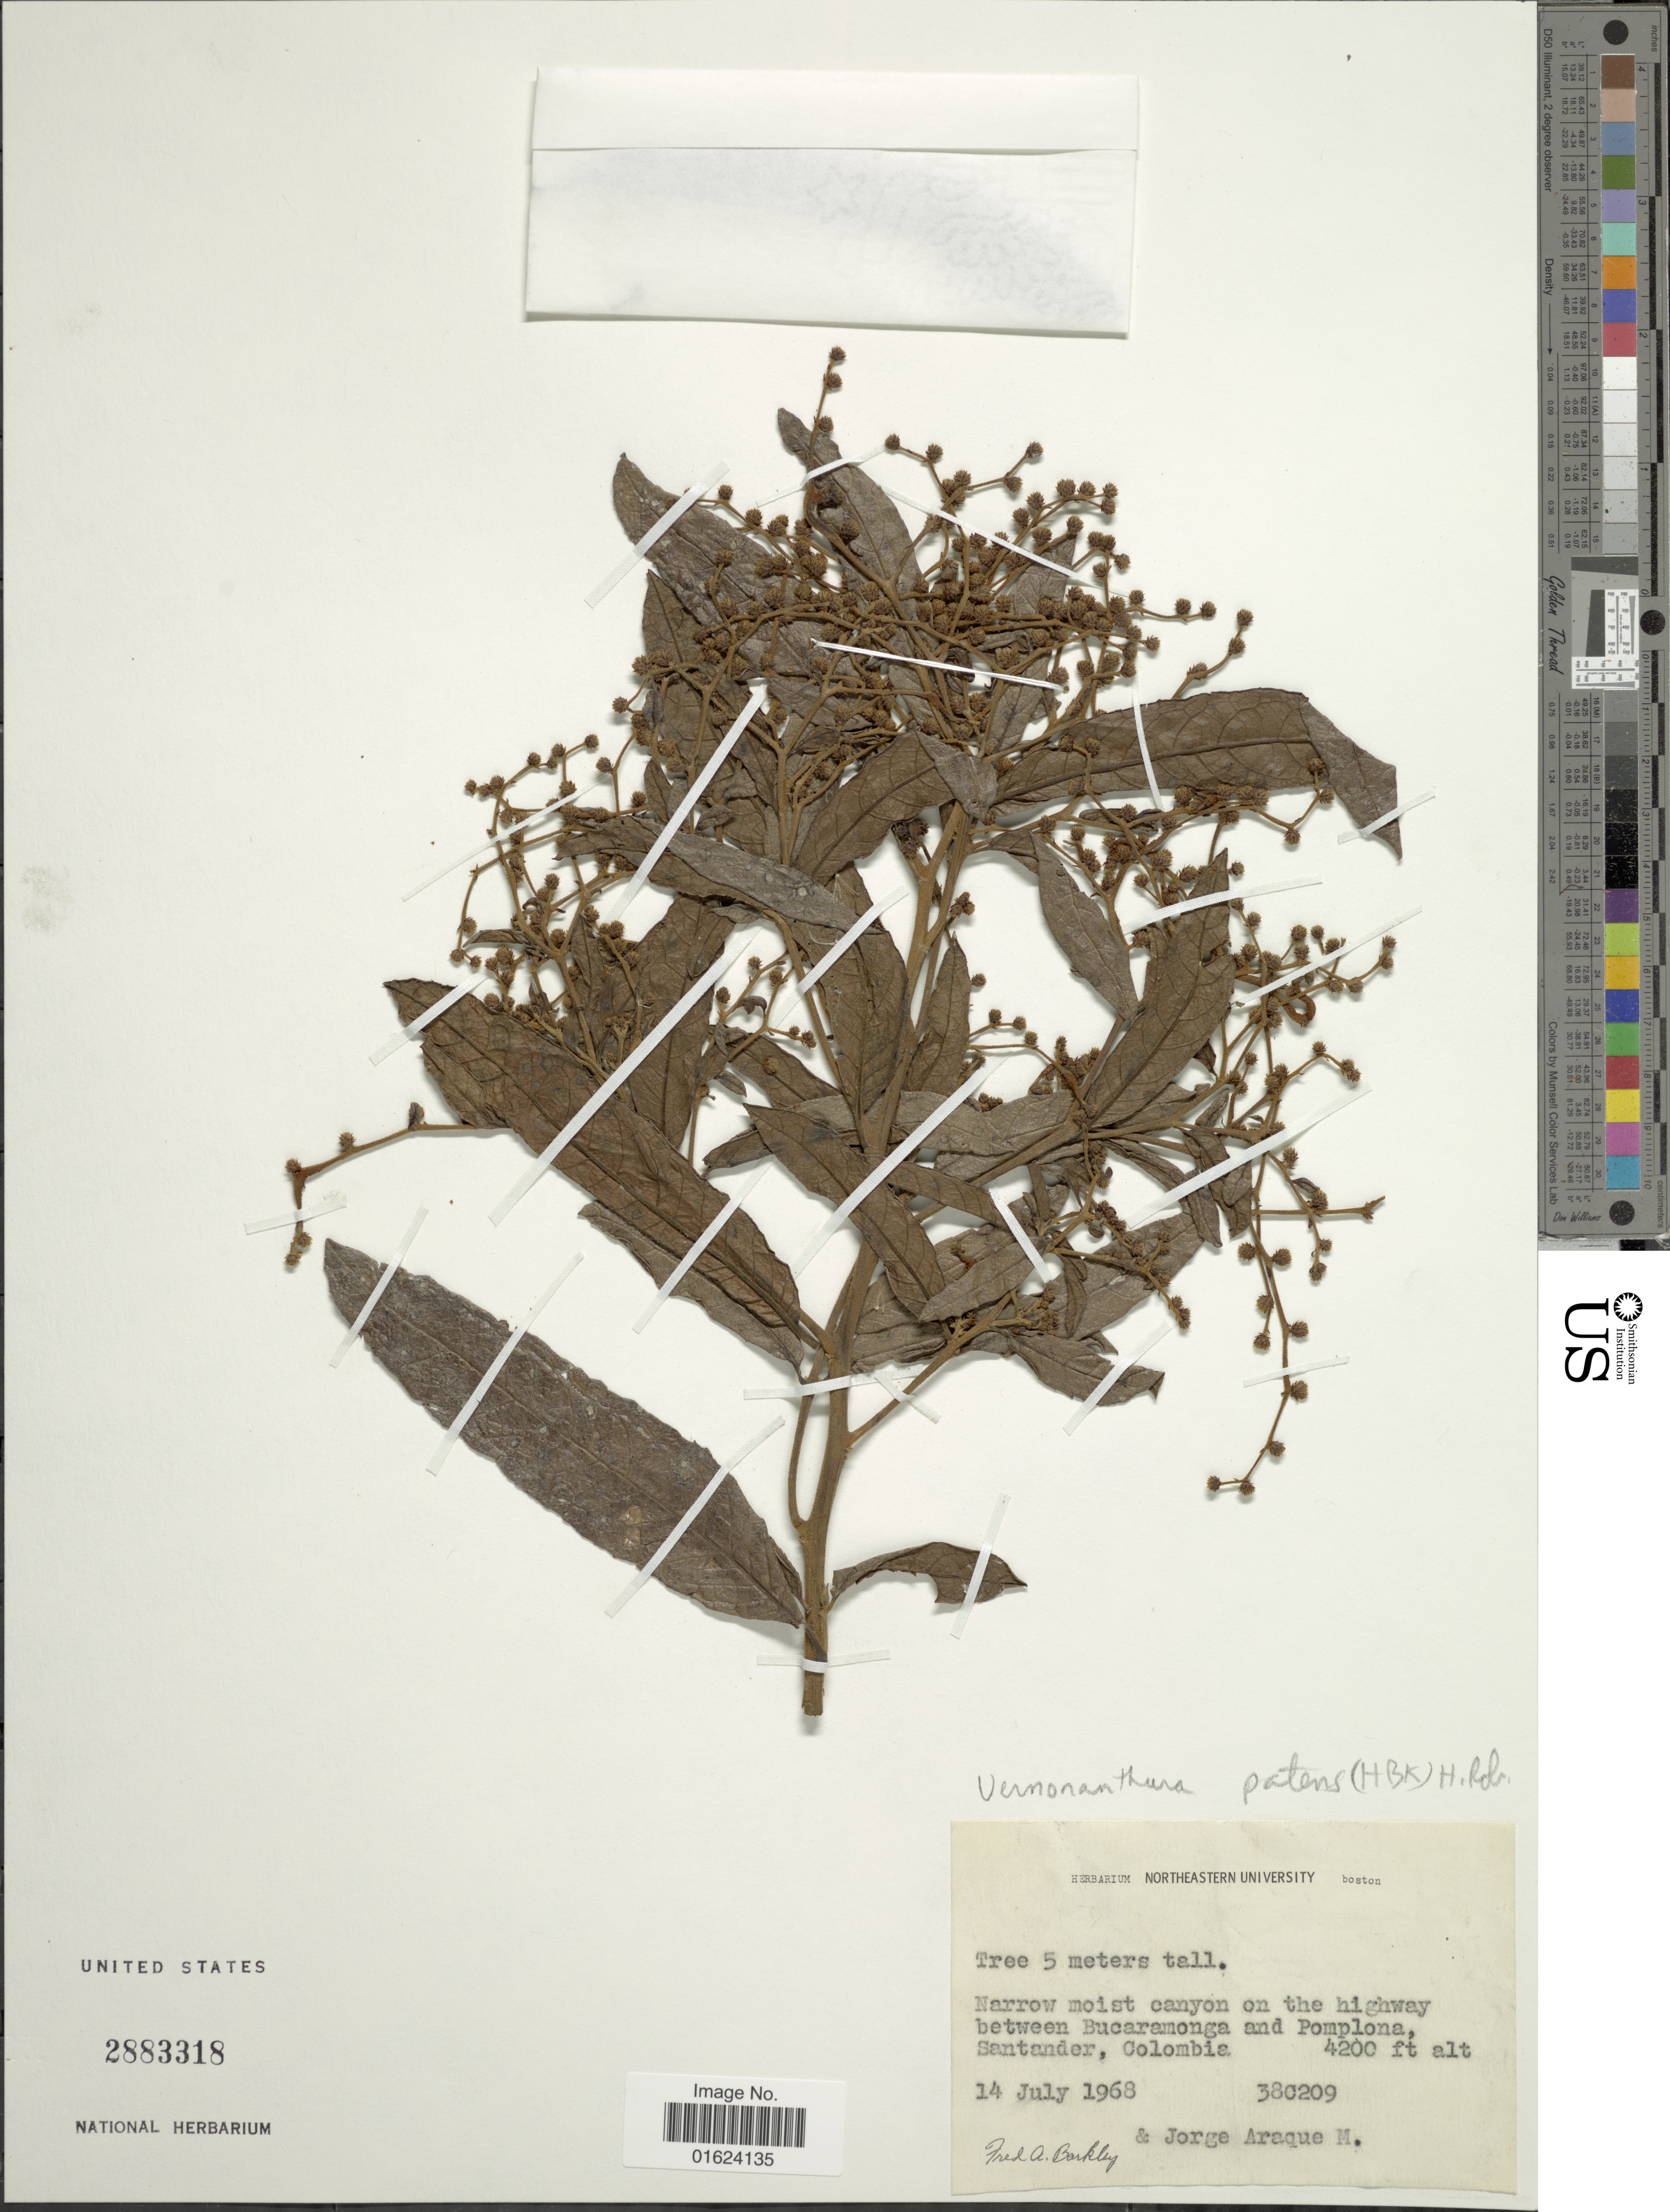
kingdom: Plantae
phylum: Tracheophyta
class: Magnoliopsida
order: Asterales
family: Asteraceae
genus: Vernonanthura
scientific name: Vernonanthura patens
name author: (Kunth) H. Rob.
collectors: F. A. Barkley & J. A. Molina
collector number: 38C209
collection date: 1968-07-14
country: Colombia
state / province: Santander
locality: Narrow moist canyon on the highway between Bucaramonga and Pomplona, Santander.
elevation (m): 1280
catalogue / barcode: US 2883318